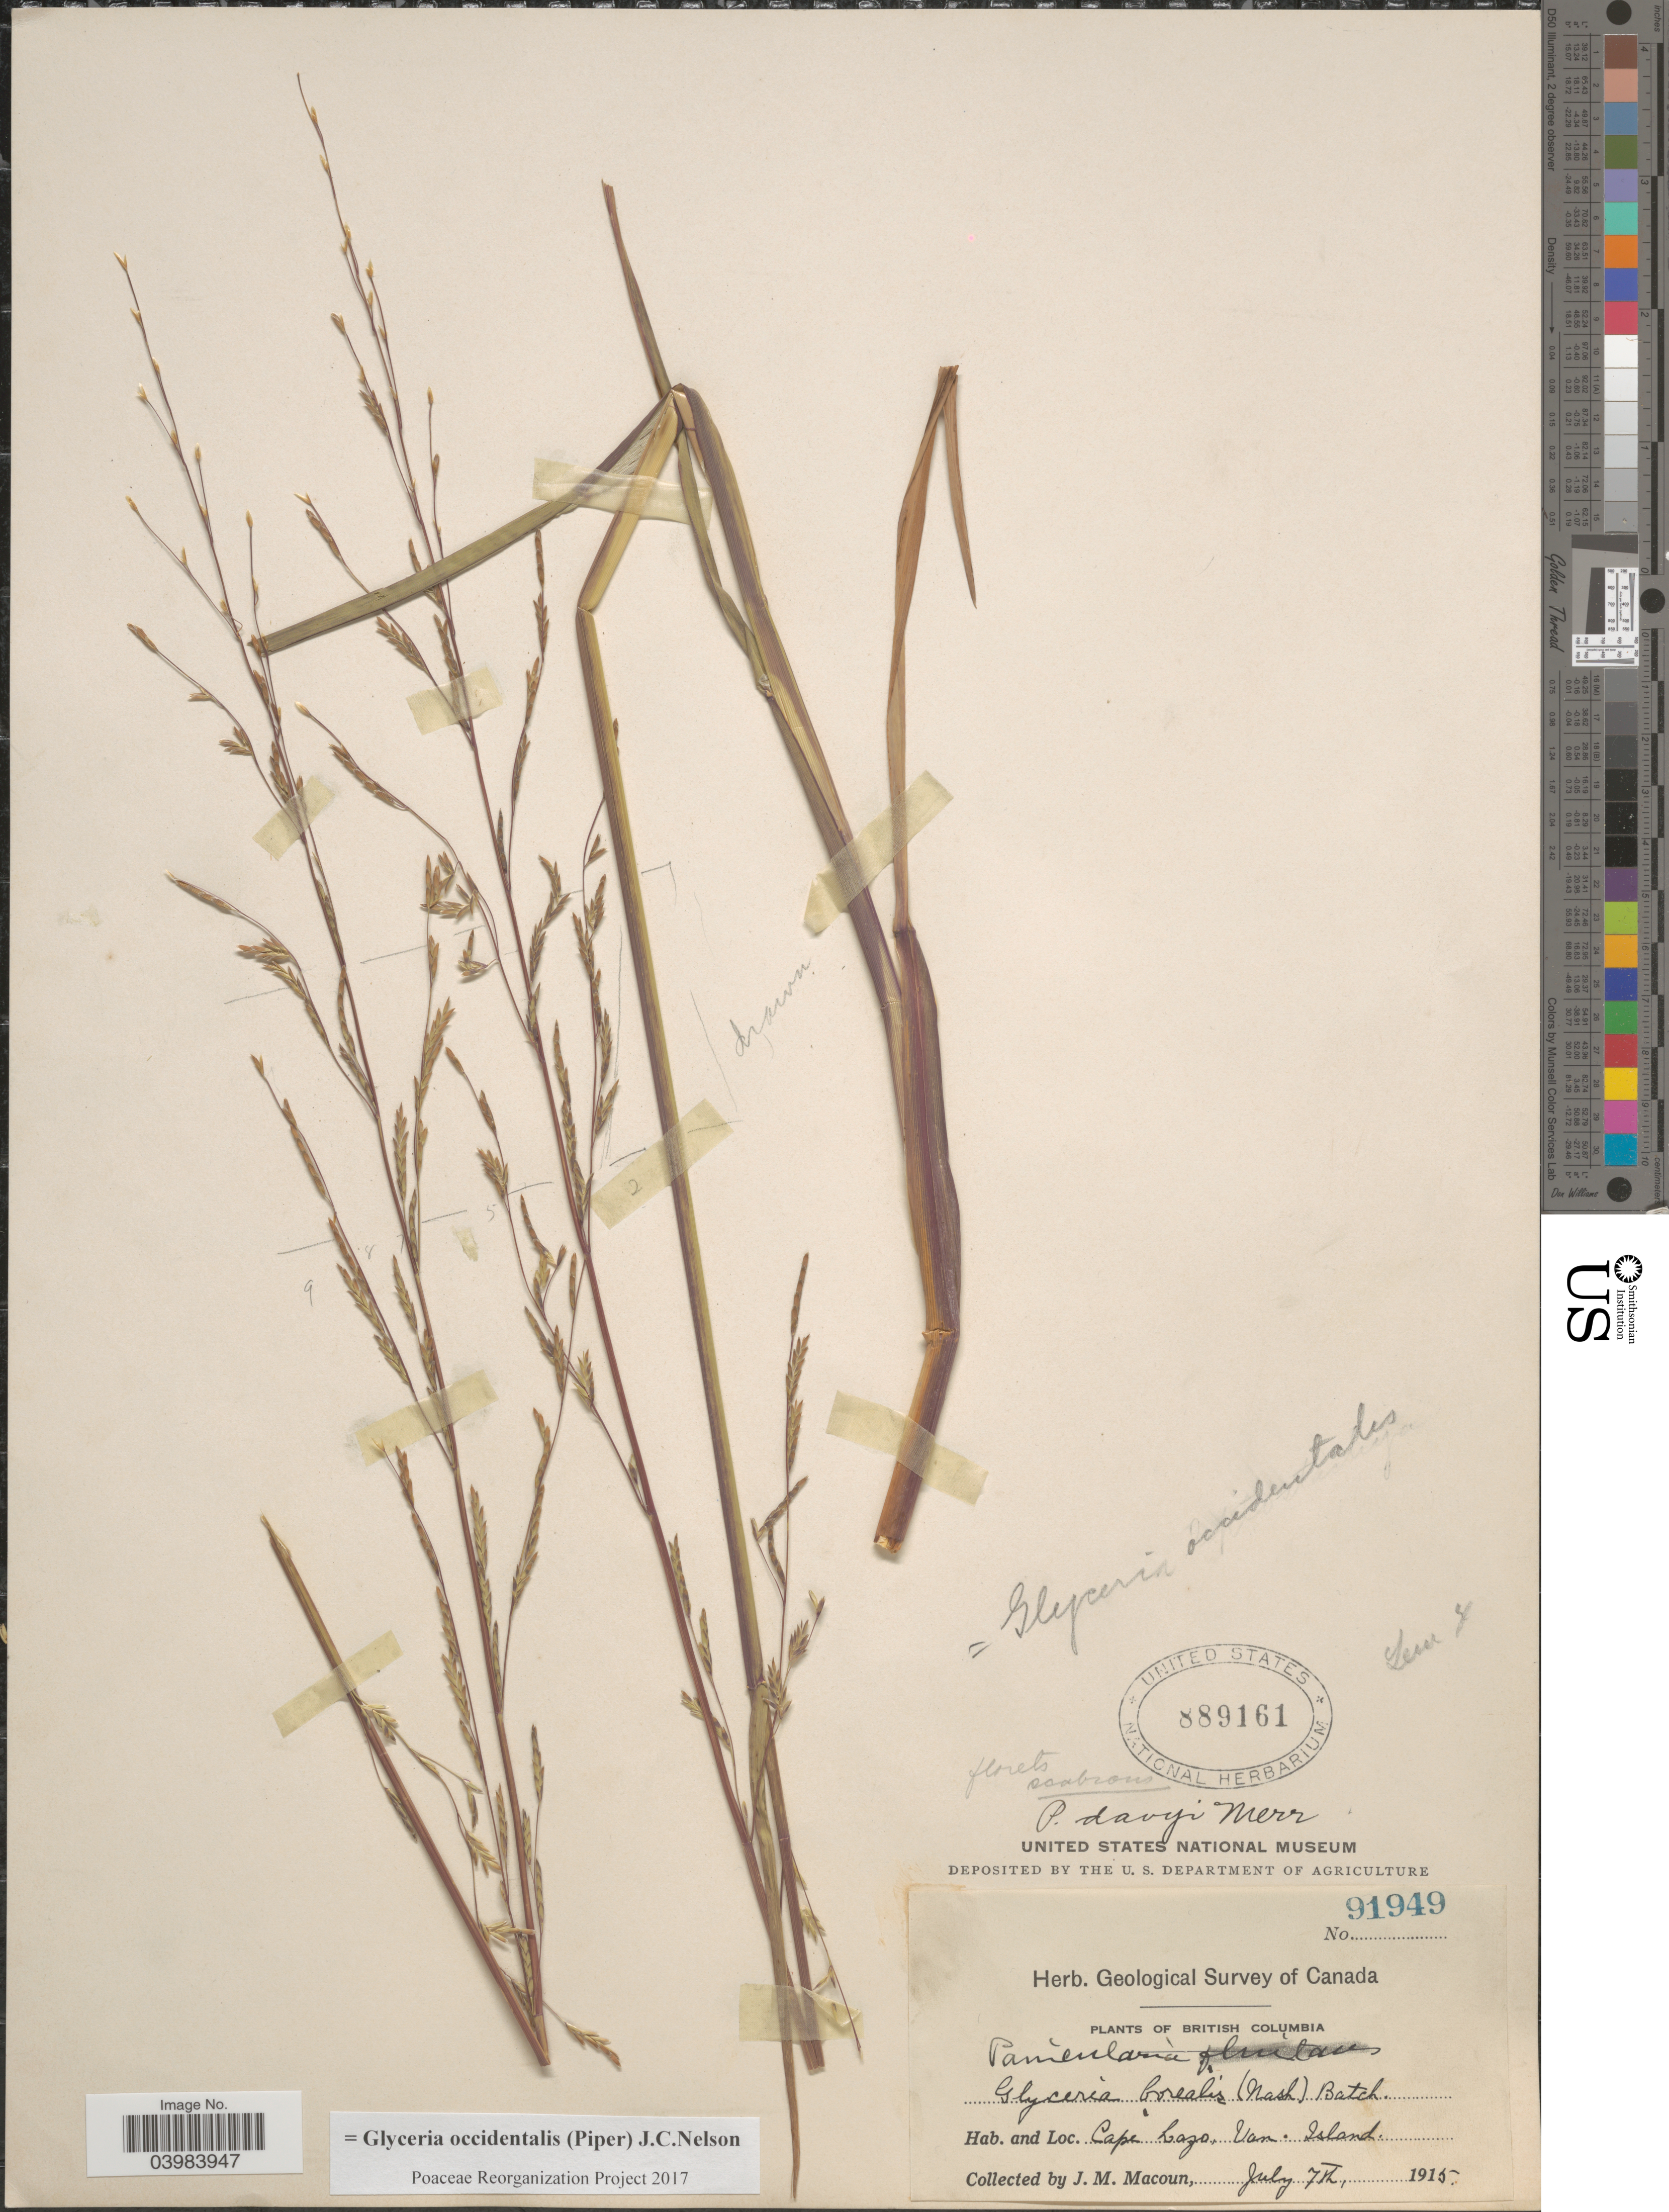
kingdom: Plantae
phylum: Tracheophyta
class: Liliopsida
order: Poales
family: Poaceae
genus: Glyceria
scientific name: Glyceria occidentalis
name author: (Piper) J.C. Nelson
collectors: J. Macoun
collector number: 91949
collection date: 1915-07-07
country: Canada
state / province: British Columbia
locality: Cape Lazo, Van. Island.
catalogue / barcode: US 889161